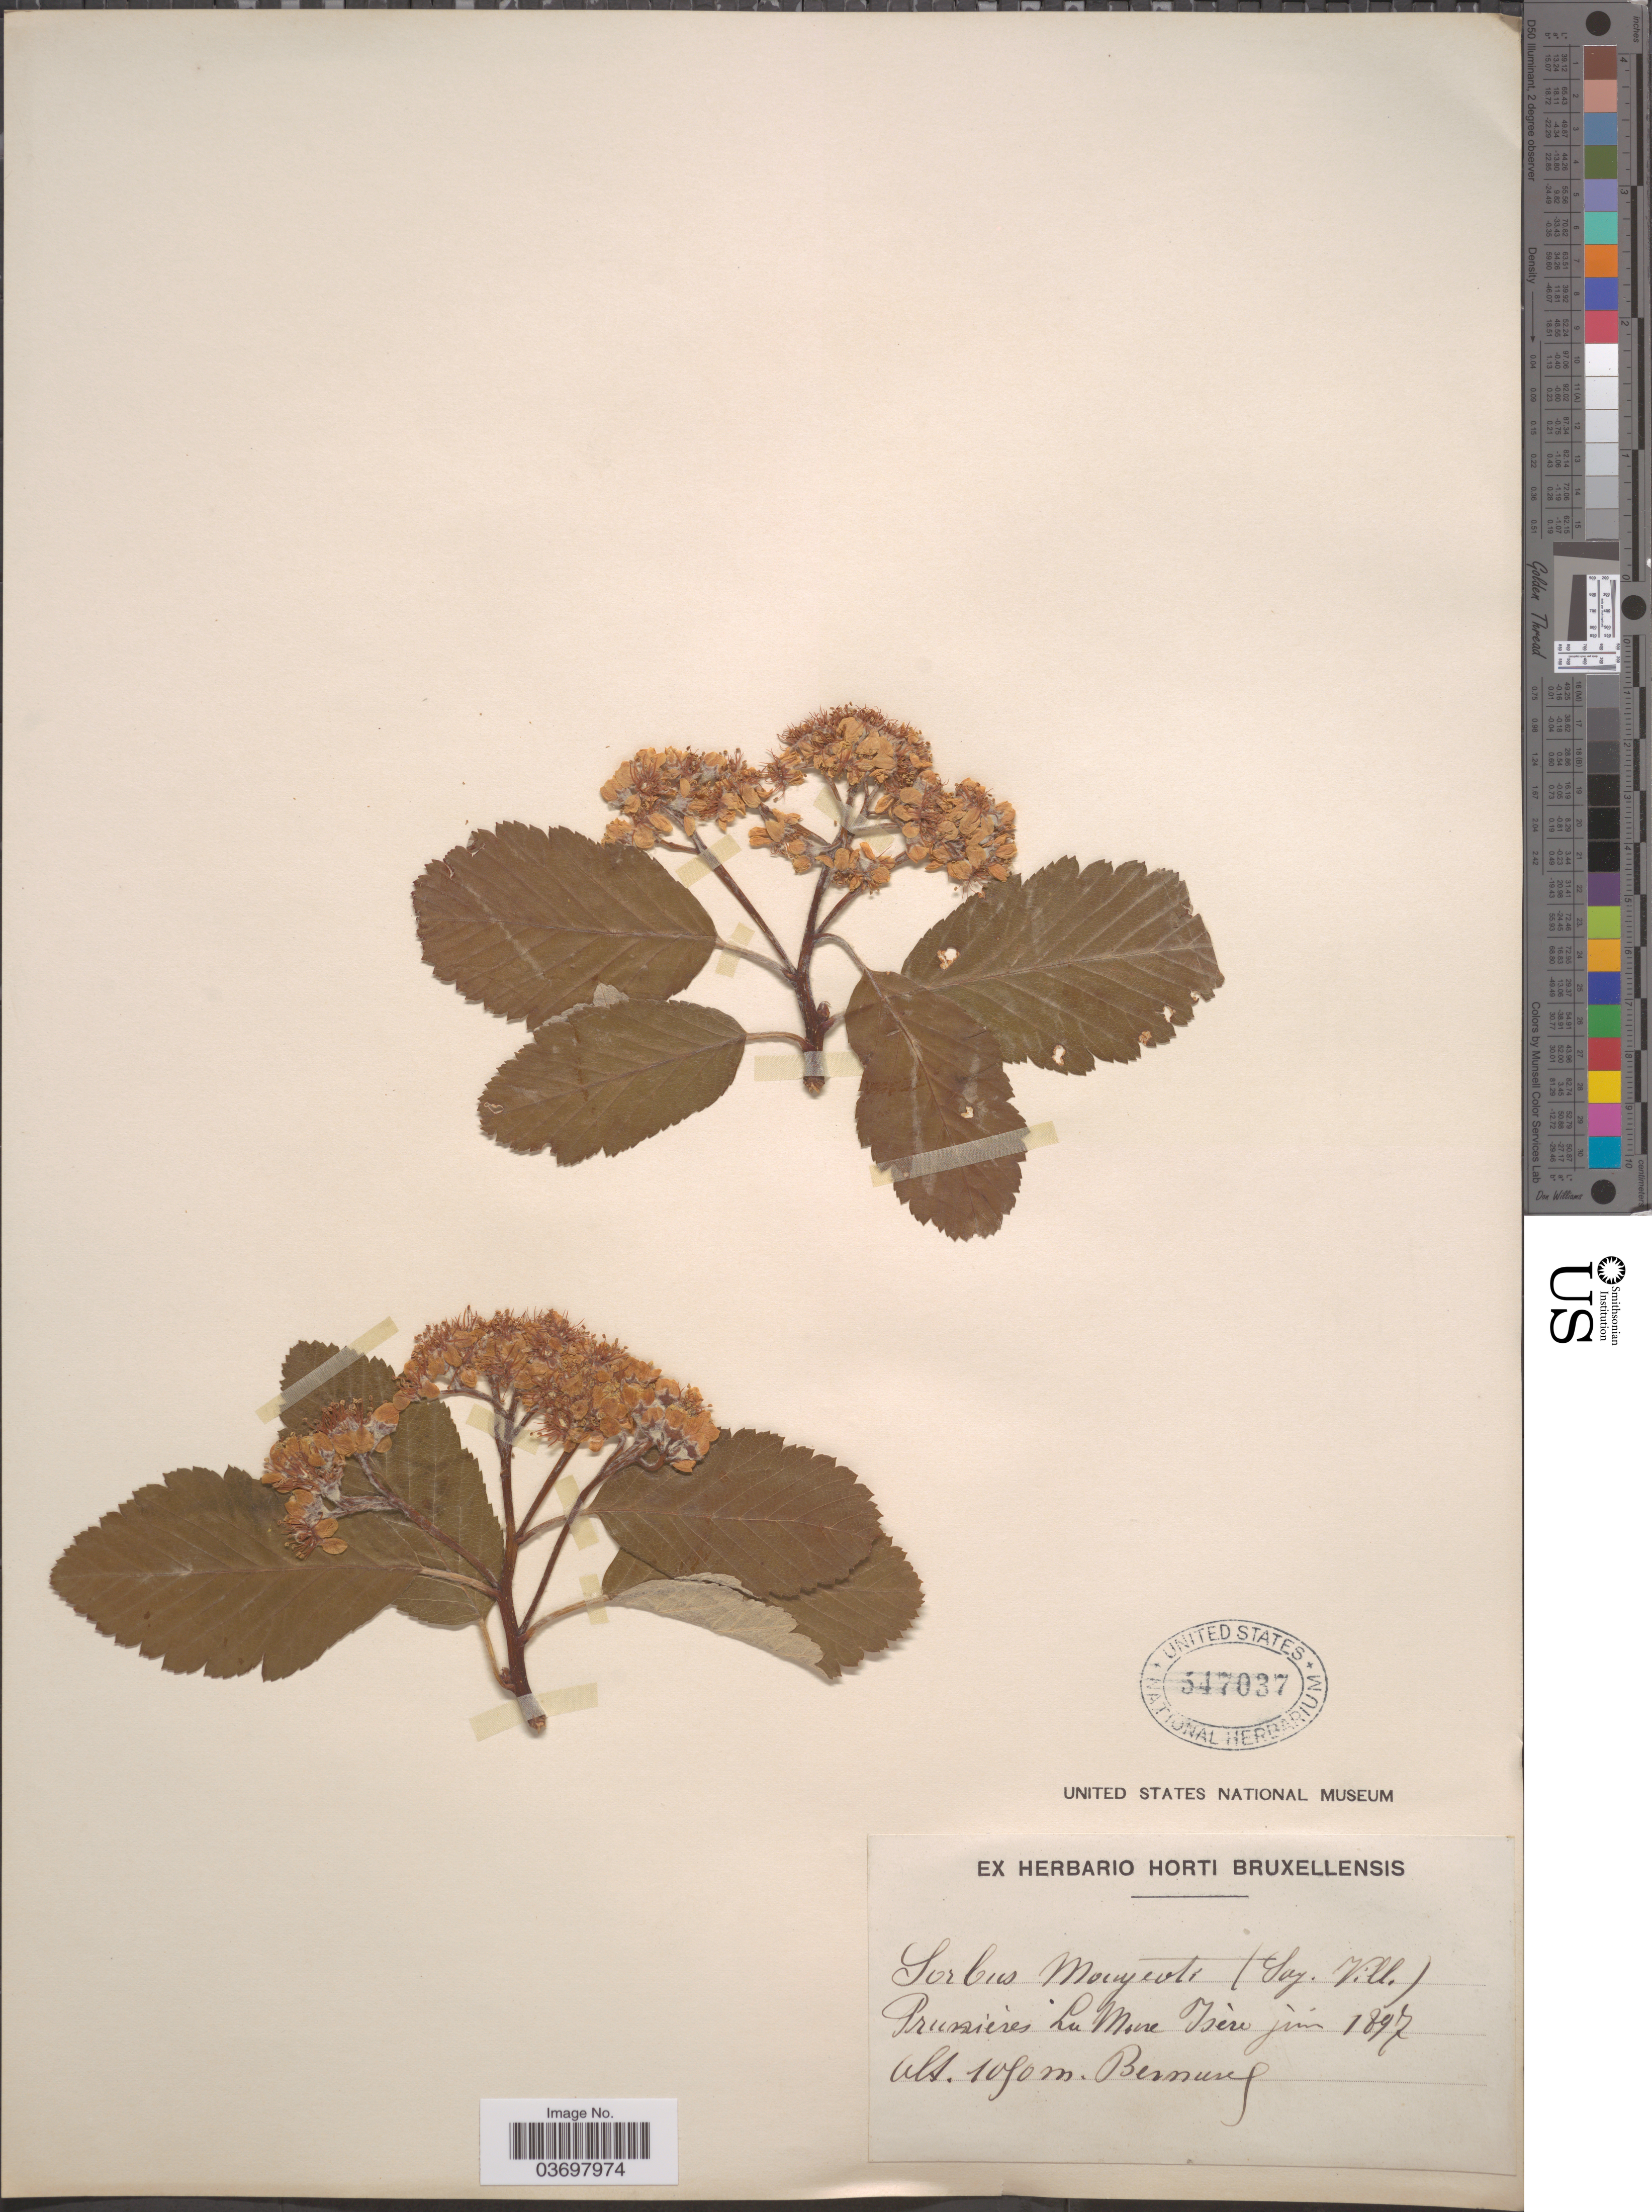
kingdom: Plantae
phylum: Tracheophyta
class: Magnoliopsida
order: Rosales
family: Rosaceae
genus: Sorbus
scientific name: Sorbus intermedia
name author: (Schult.) Beck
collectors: Bernung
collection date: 1897-06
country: France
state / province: Provence-Alpes-Côte d'Azur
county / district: Isère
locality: Prunières La Mure Isère.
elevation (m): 1050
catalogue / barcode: US 547037